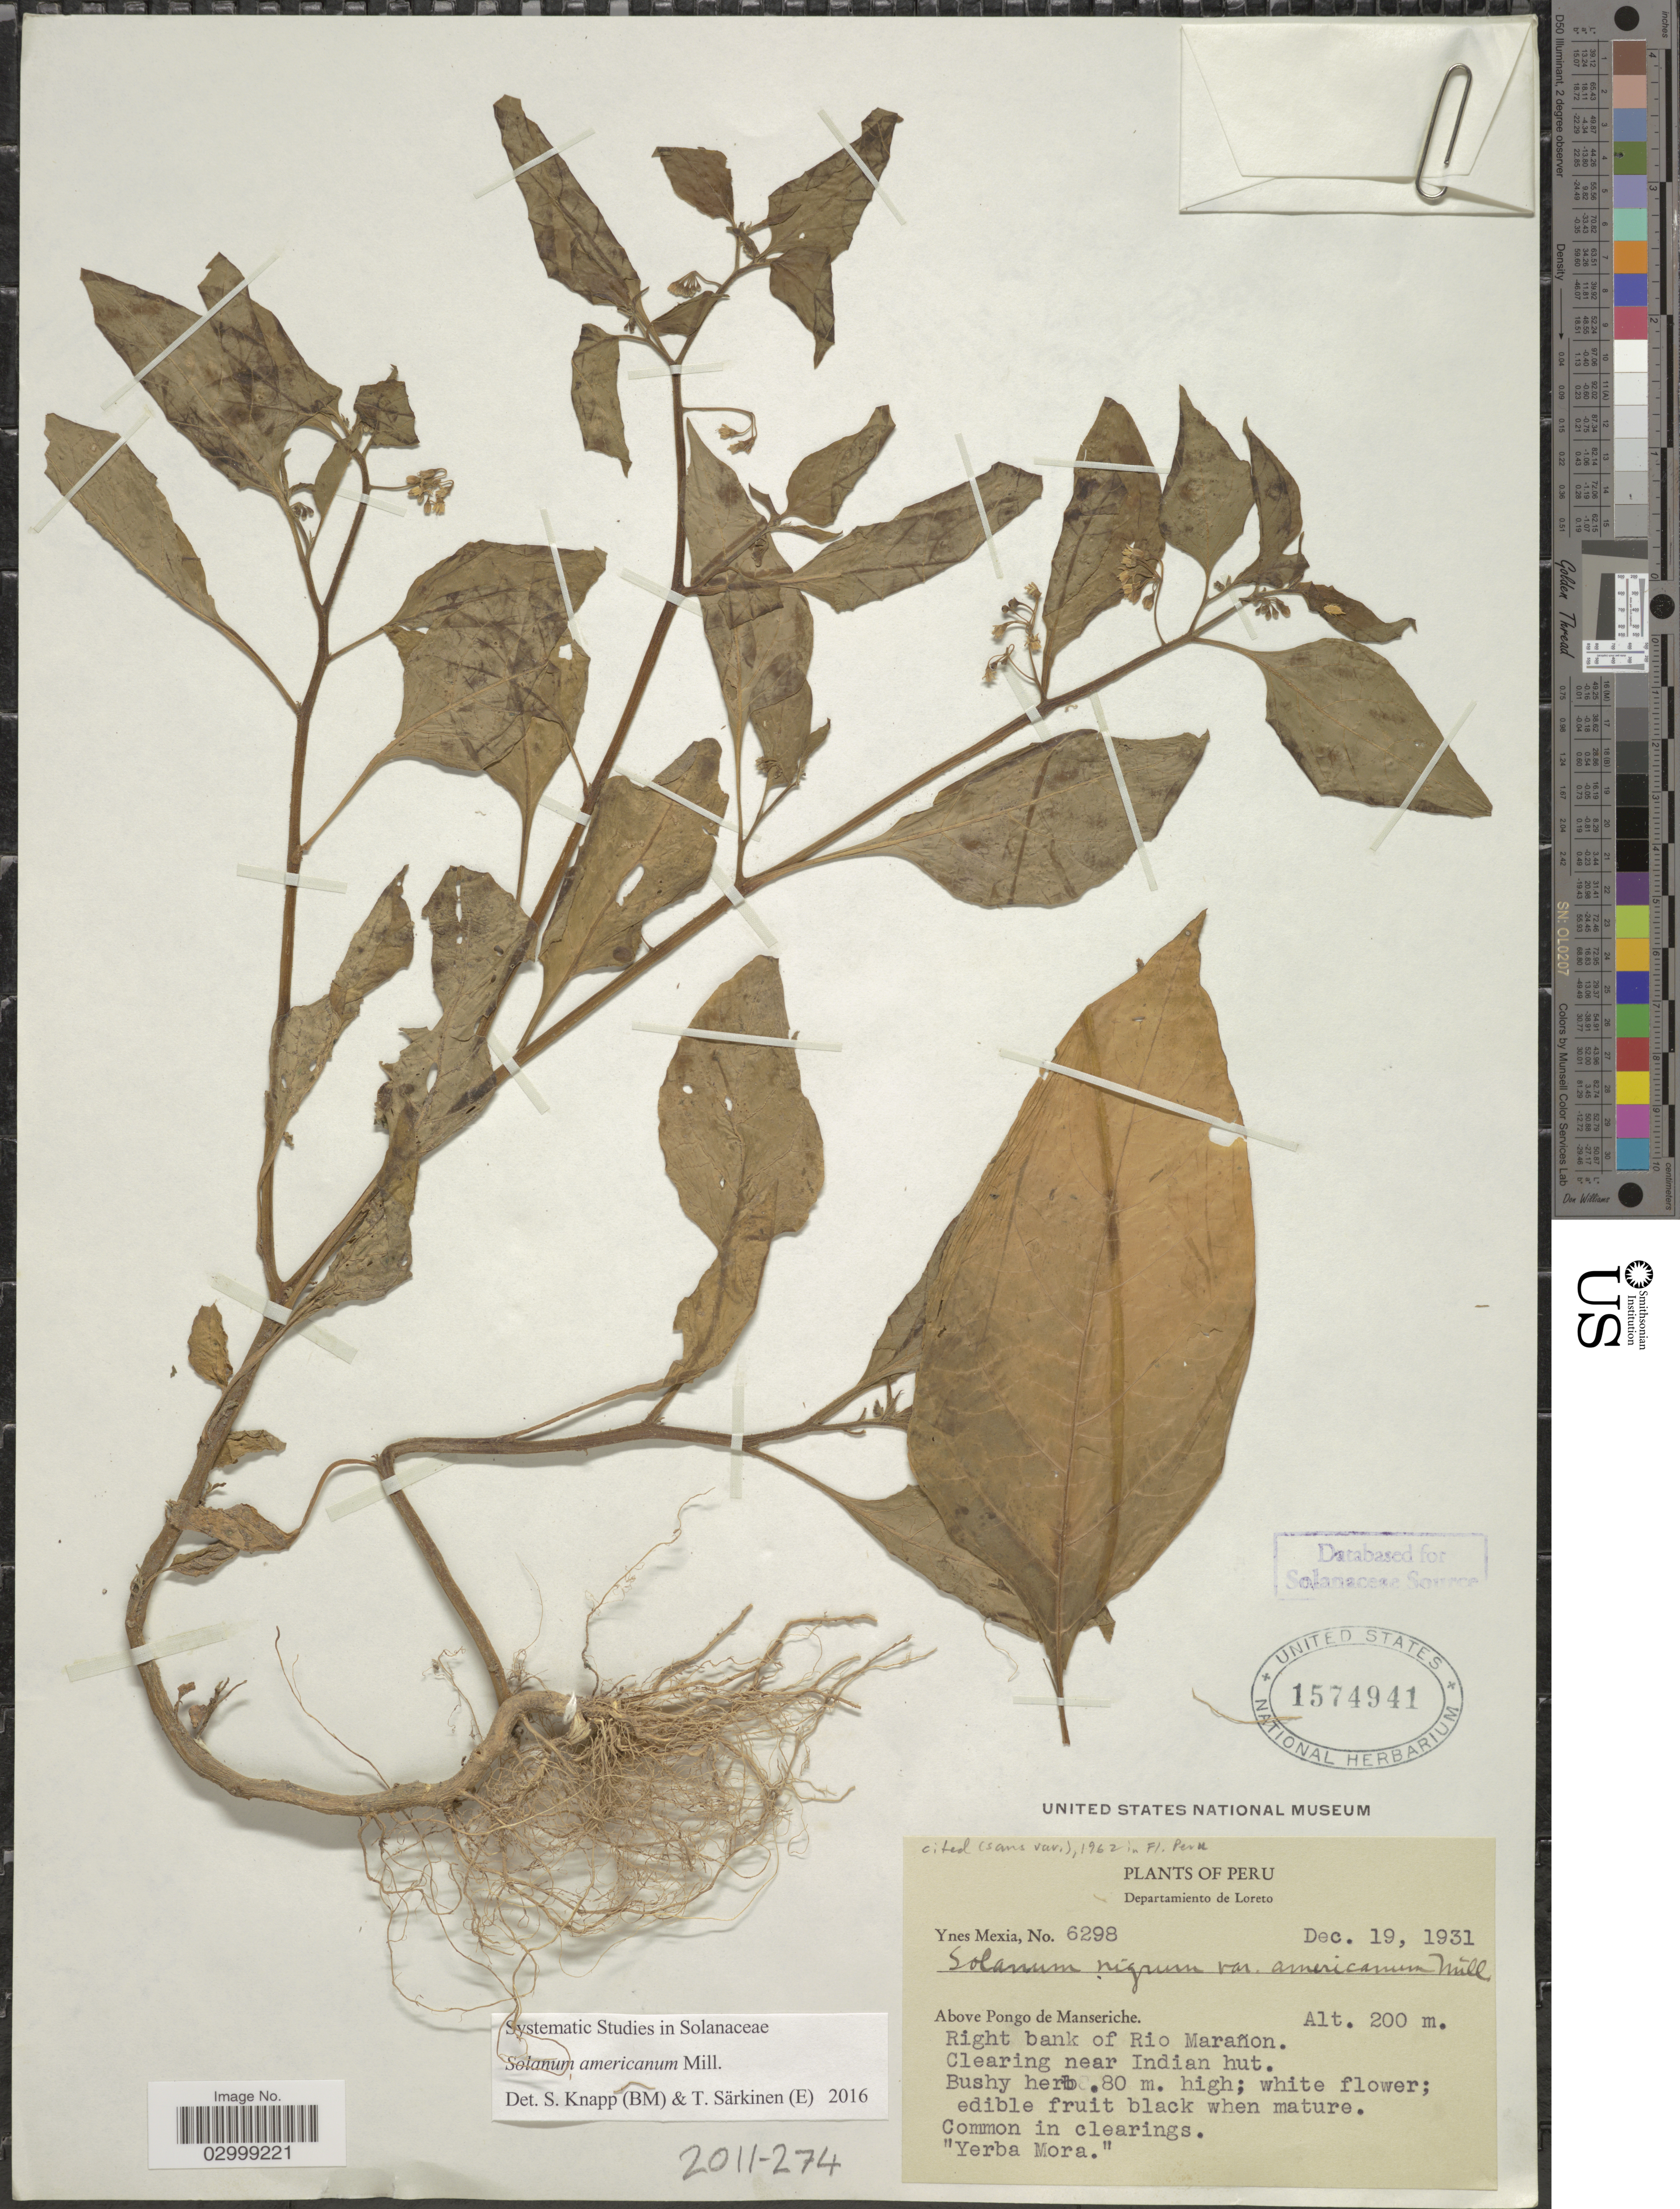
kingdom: Plantae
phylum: Tracheophyta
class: Magnoliopsida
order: Solanales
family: Solanaceae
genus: Solanum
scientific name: Solanum americanum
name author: Mill.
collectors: Y. Mexia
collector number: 6298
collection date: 1931-12-19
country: Peru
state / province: Loreto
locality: Departamiento de Loreto, Above Pongo de Manseriche, Right bank of Rio Marañon, Clearing near Indian hut.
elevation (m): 200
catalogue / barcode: US 1574941